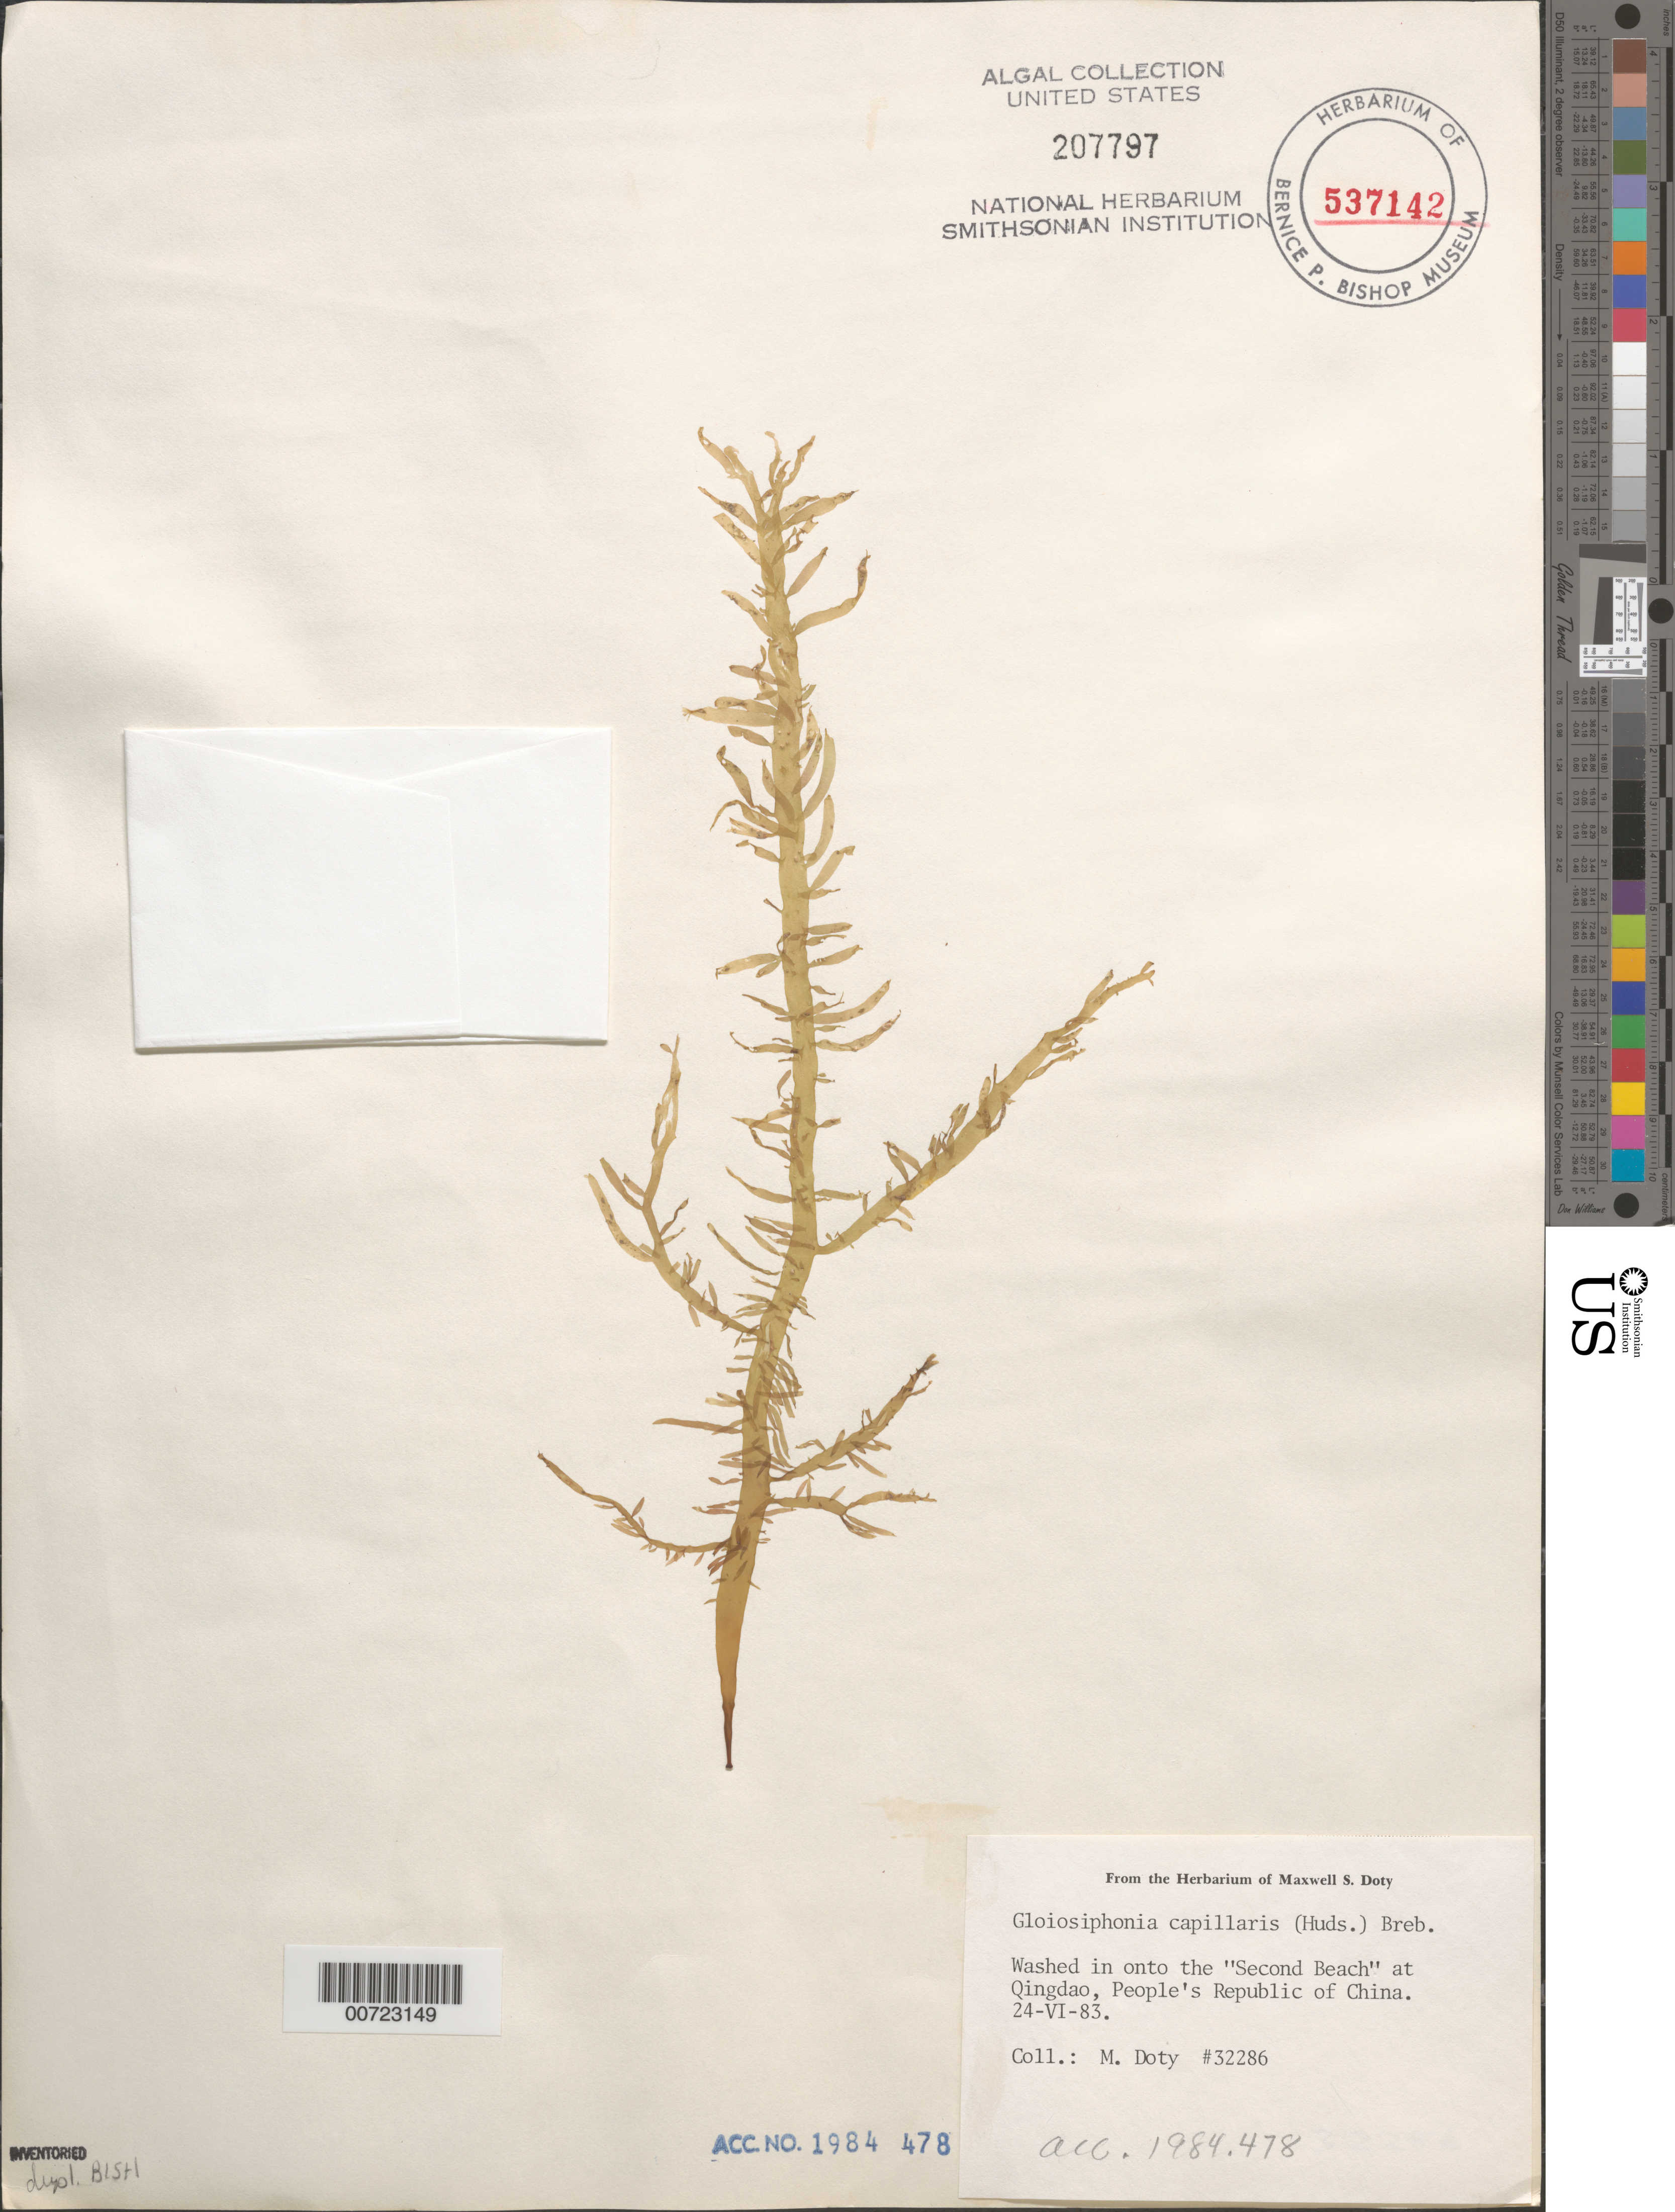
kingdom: Plantae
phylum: Rhodophyta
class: Florideophyceae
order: Gigartinales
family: Gloiosiphoniaceae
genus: Gloiosiphonia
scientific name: Gloiosiphonia capillaris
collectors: M. S. Doty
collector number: MSD 32286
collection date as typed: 24 Jun 1983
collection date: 1983-06-24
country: China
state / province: Shandong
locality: Second Beach, Qingdao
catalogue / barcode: US 207797